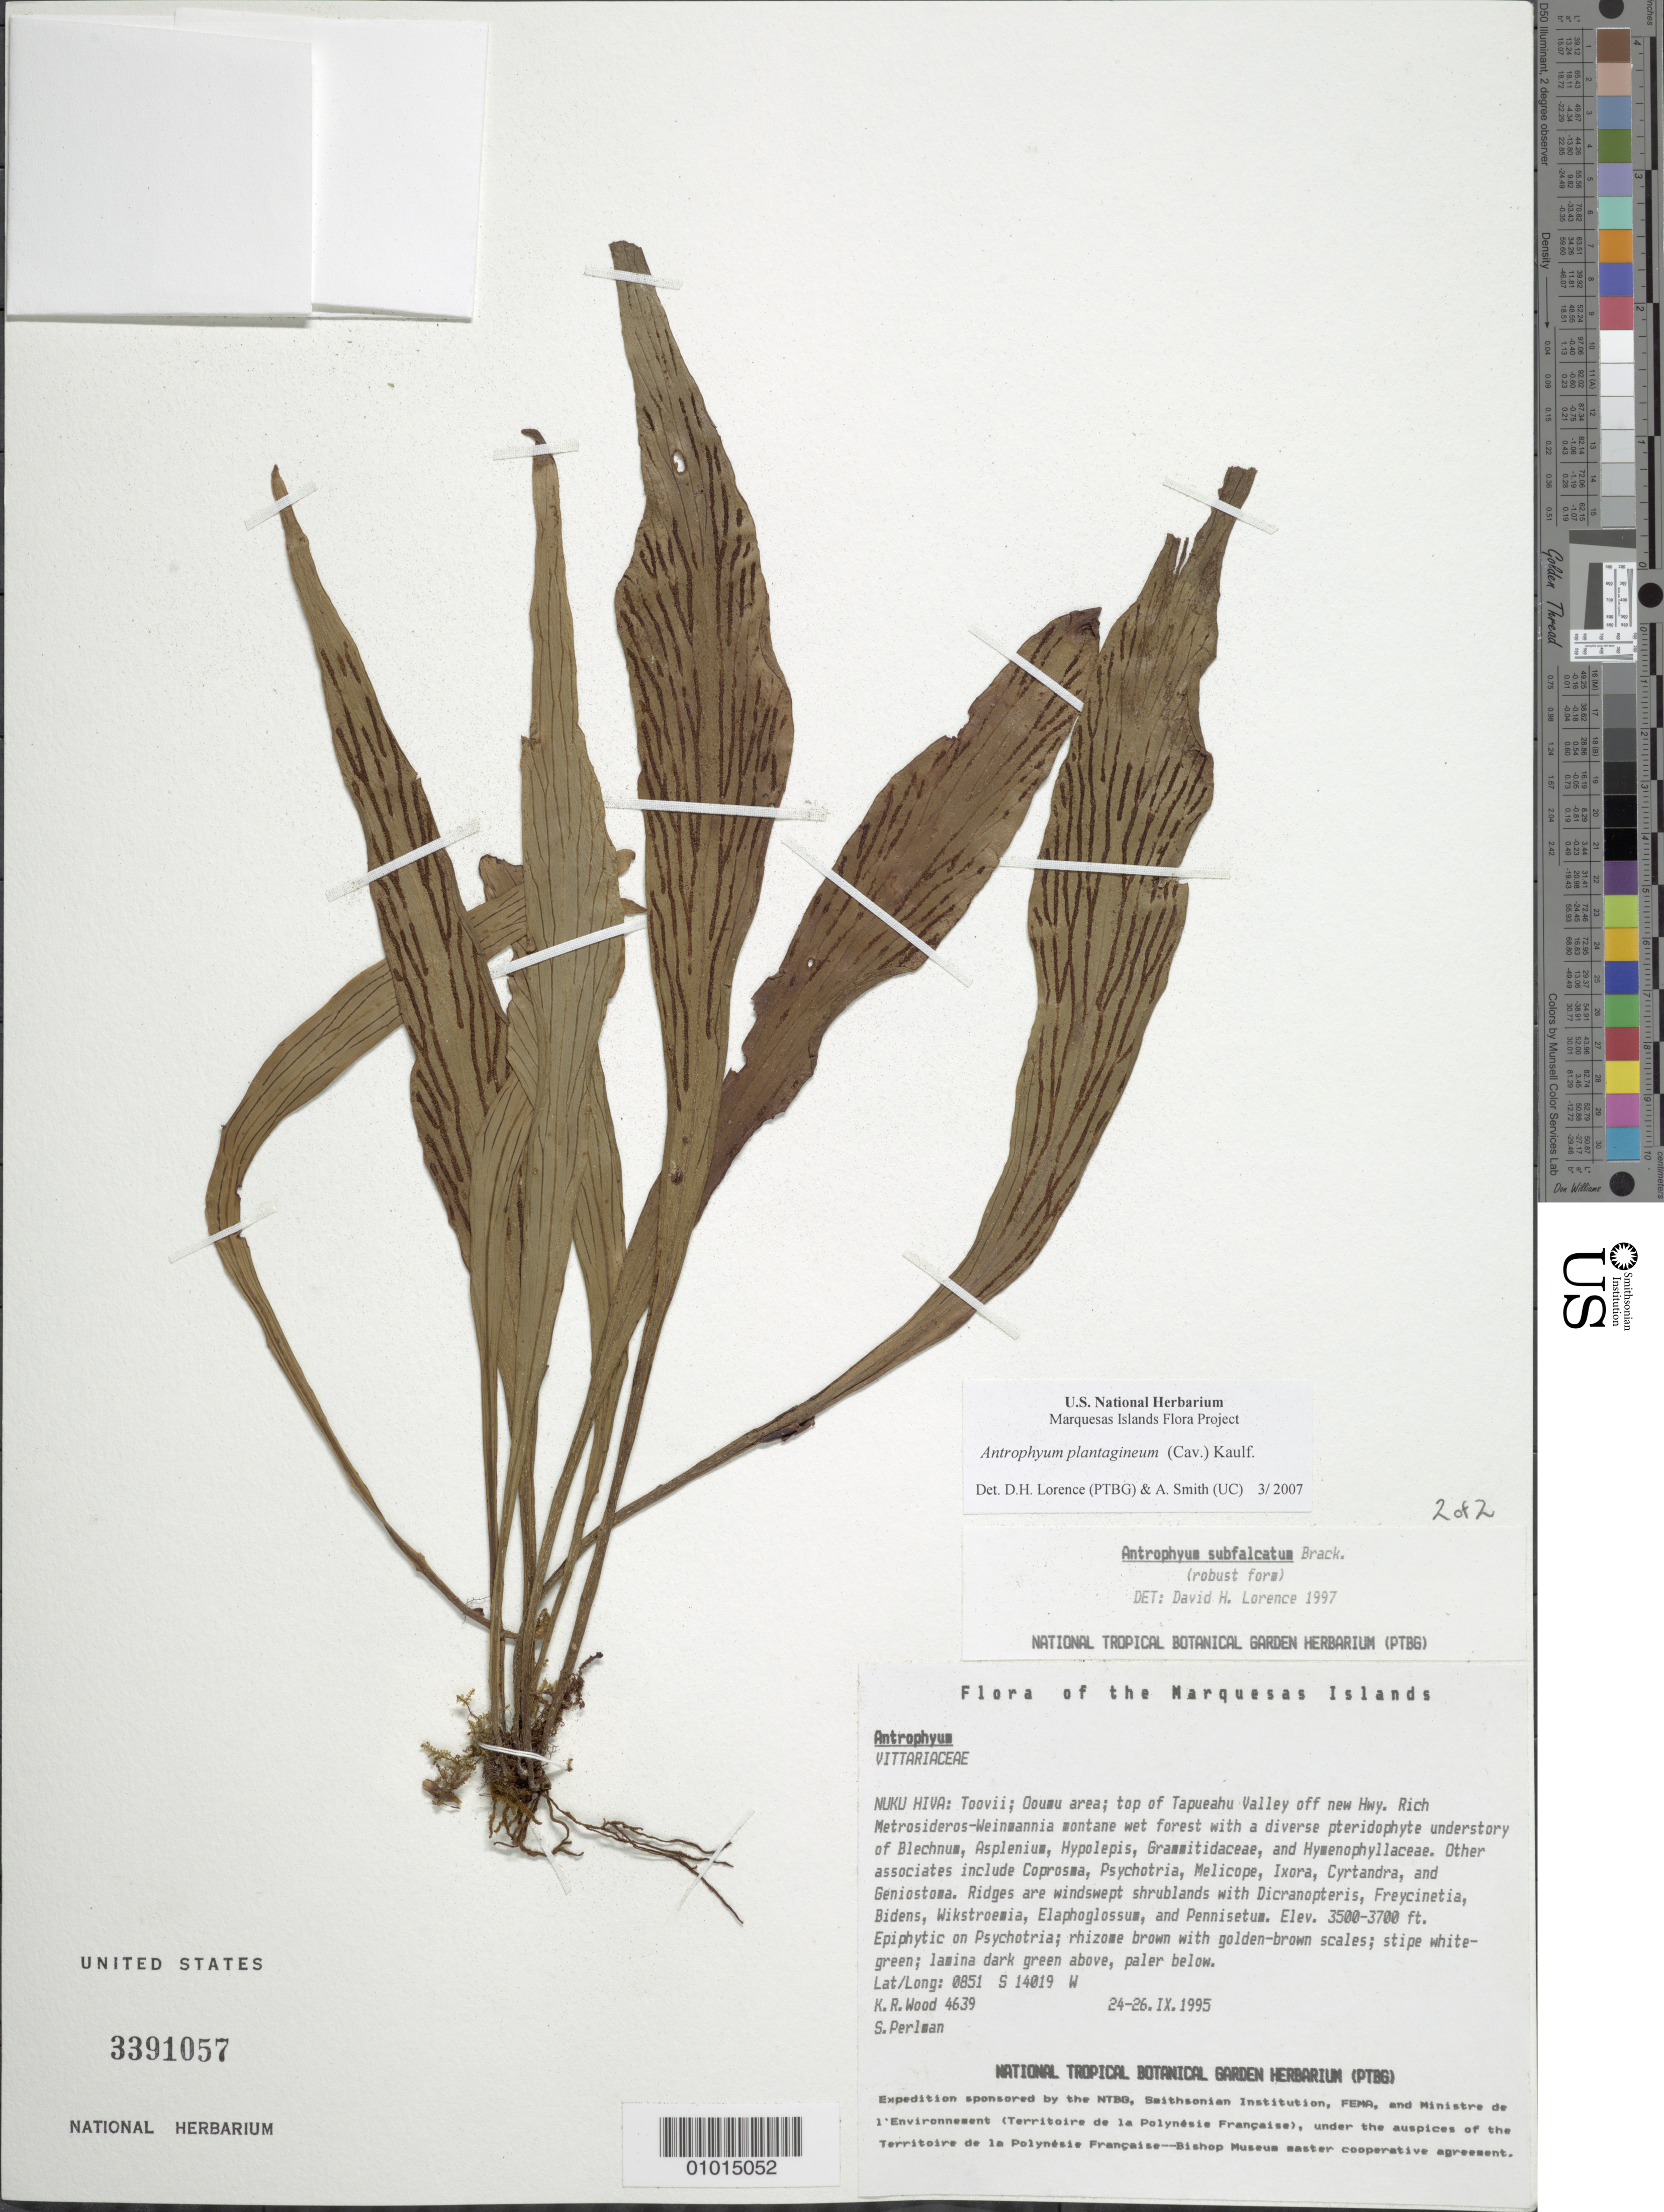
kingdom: Plantae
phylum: Tracheophyta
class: Polypodiopsida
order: Polypodiales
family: Pteridaceae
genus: Antrophyum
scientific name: Antrophyum plantagineum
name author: (Cav.) Kaulf.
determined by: Lorence, David H.; Smith, A. R.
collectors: K. R. Wood & S. P. Perlman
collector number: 4639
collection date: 1995-09-24/1995-09-26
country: French Polynesia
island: Nuku Hiva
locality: Toovii, Ooumu area, top of Tapueahu Valley off new hwy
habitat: Rich Metrosideros - Weinmannia montane wet forests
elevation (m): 1067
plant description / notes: Stipes have atypically broad wings in this collection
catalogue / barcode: US 3391057